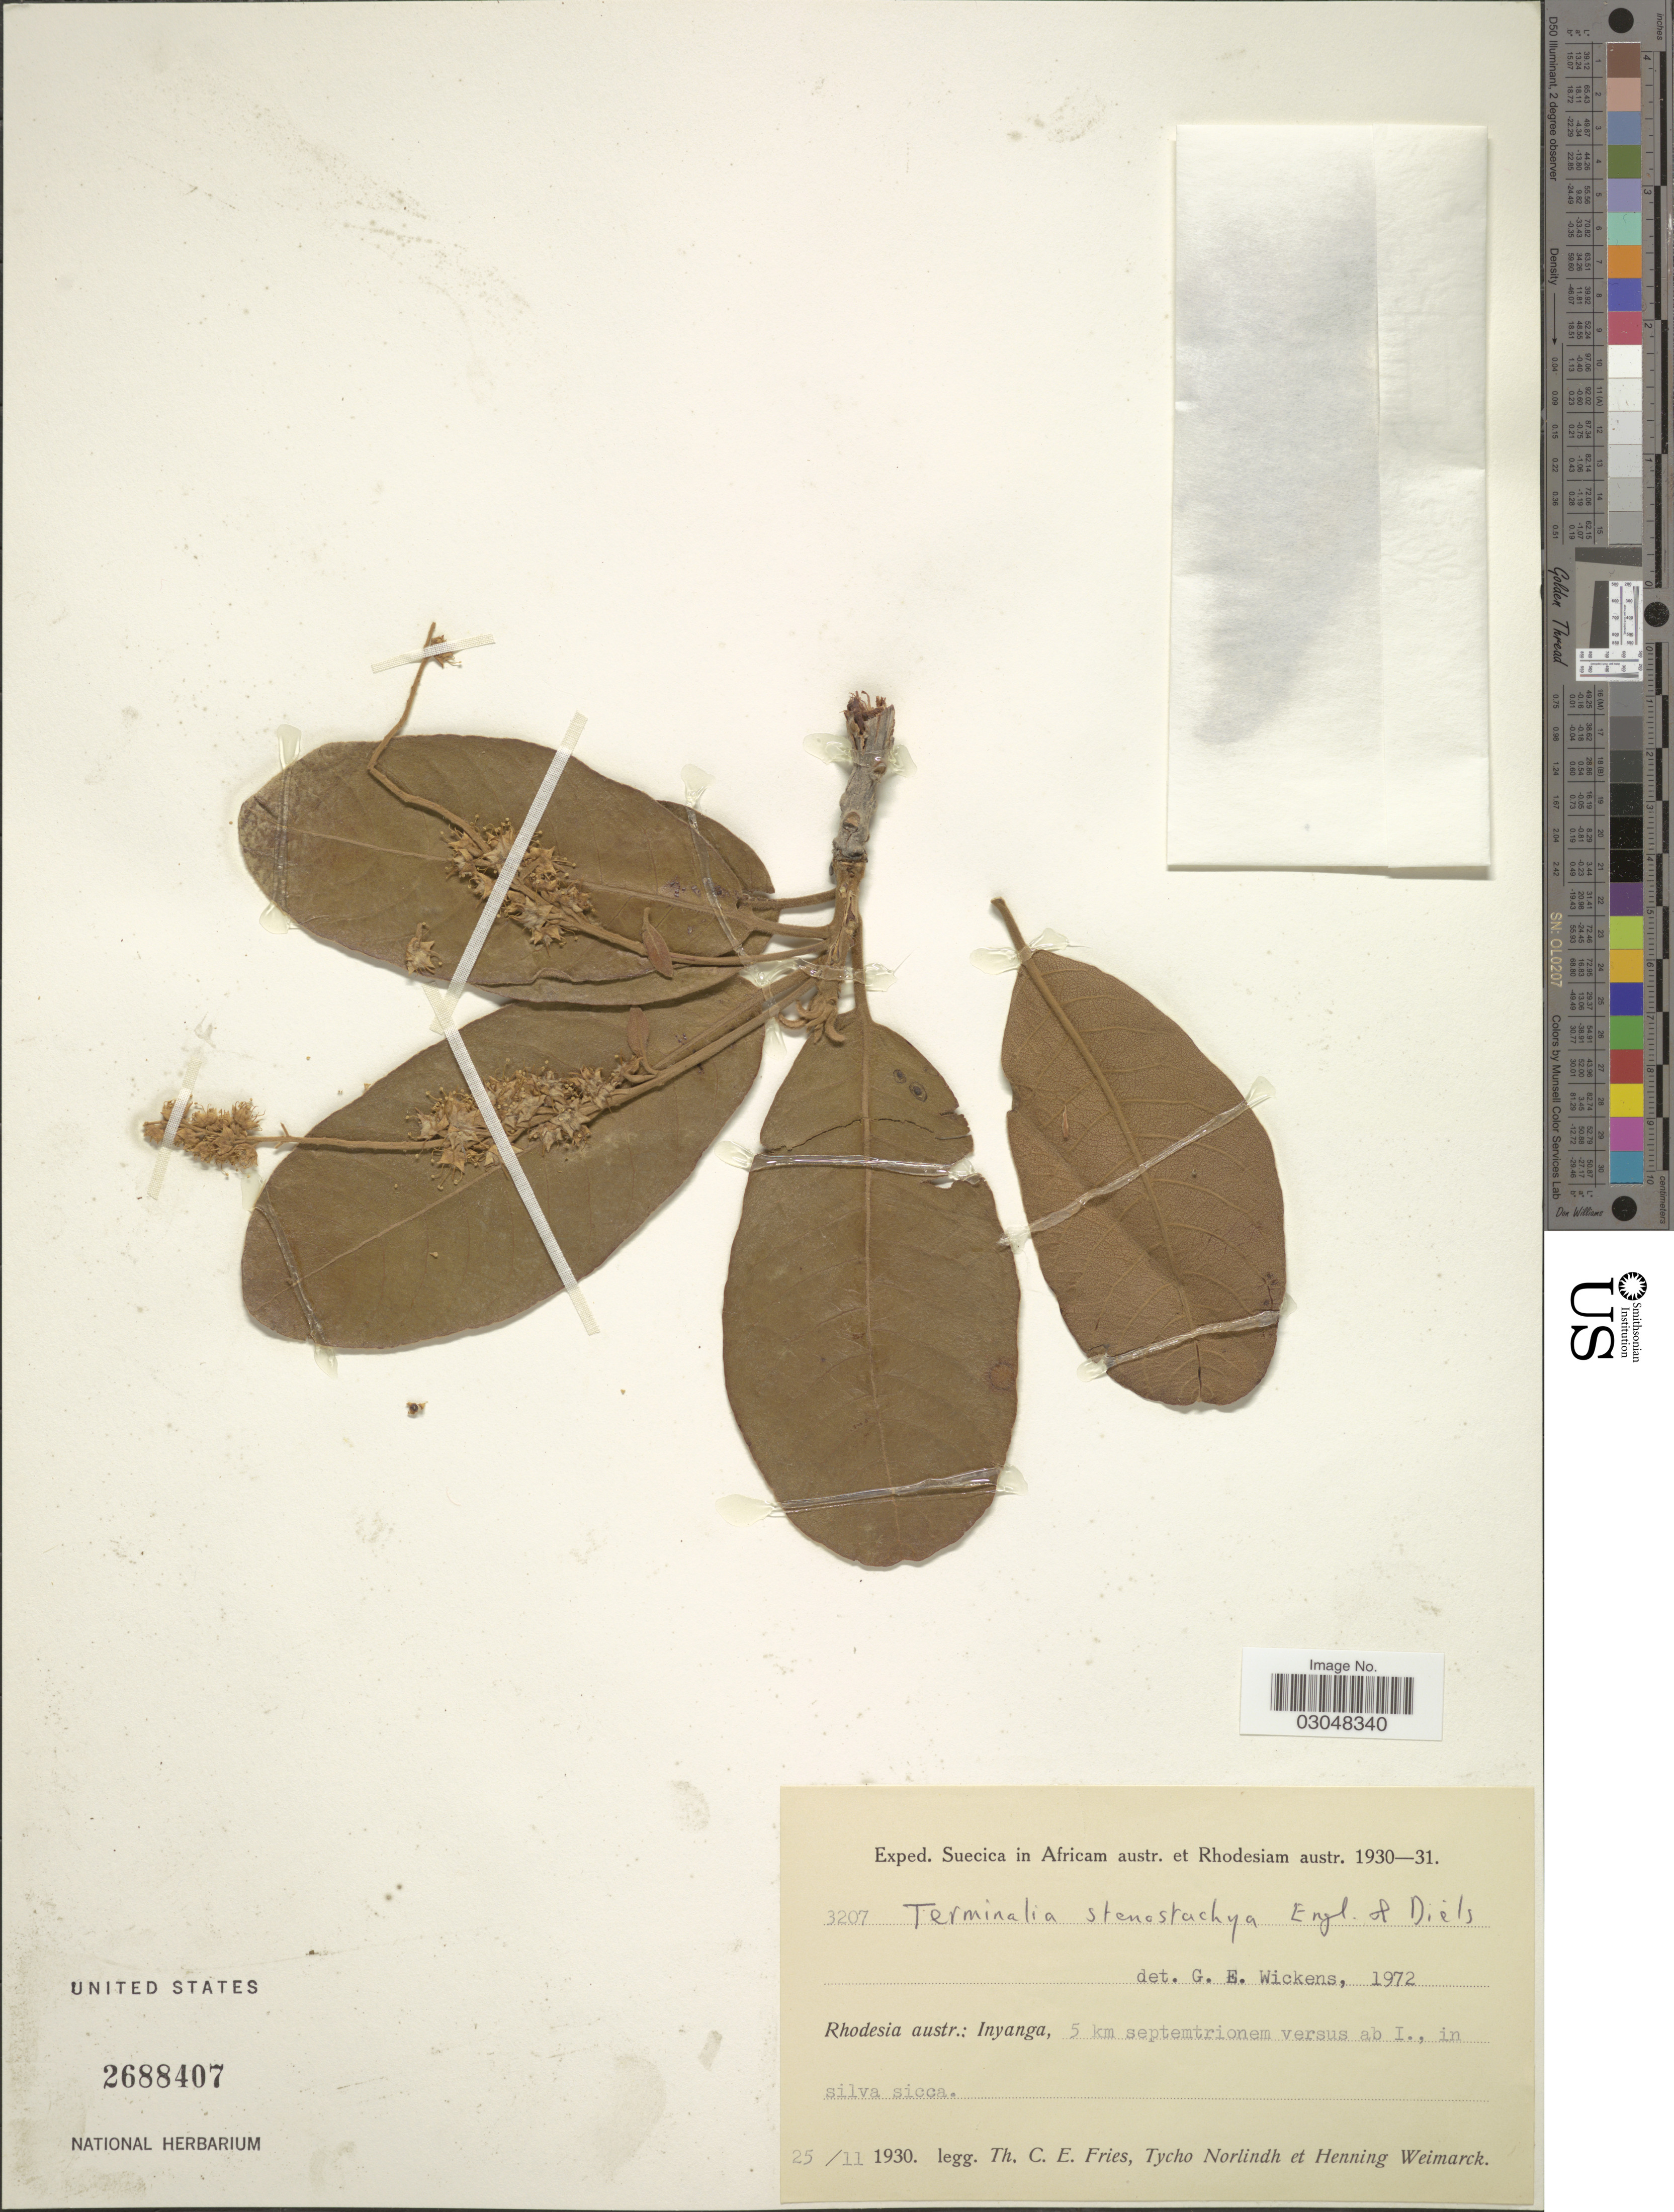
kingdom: Plantae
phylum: Tracheophyta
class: Magnoliopsida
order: Myrtales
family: Combretaceae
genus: Terminalia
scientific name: Terminalia stenostachya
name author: Engl. & Diels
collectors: T. C. E. Fries, N. T. Norlindh & H. Weimarck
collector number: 3207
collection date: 1930-11-25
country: Zimbabwe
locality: Rhodesia austr.: Inyanga, 5 km.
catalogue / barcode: US 2688407